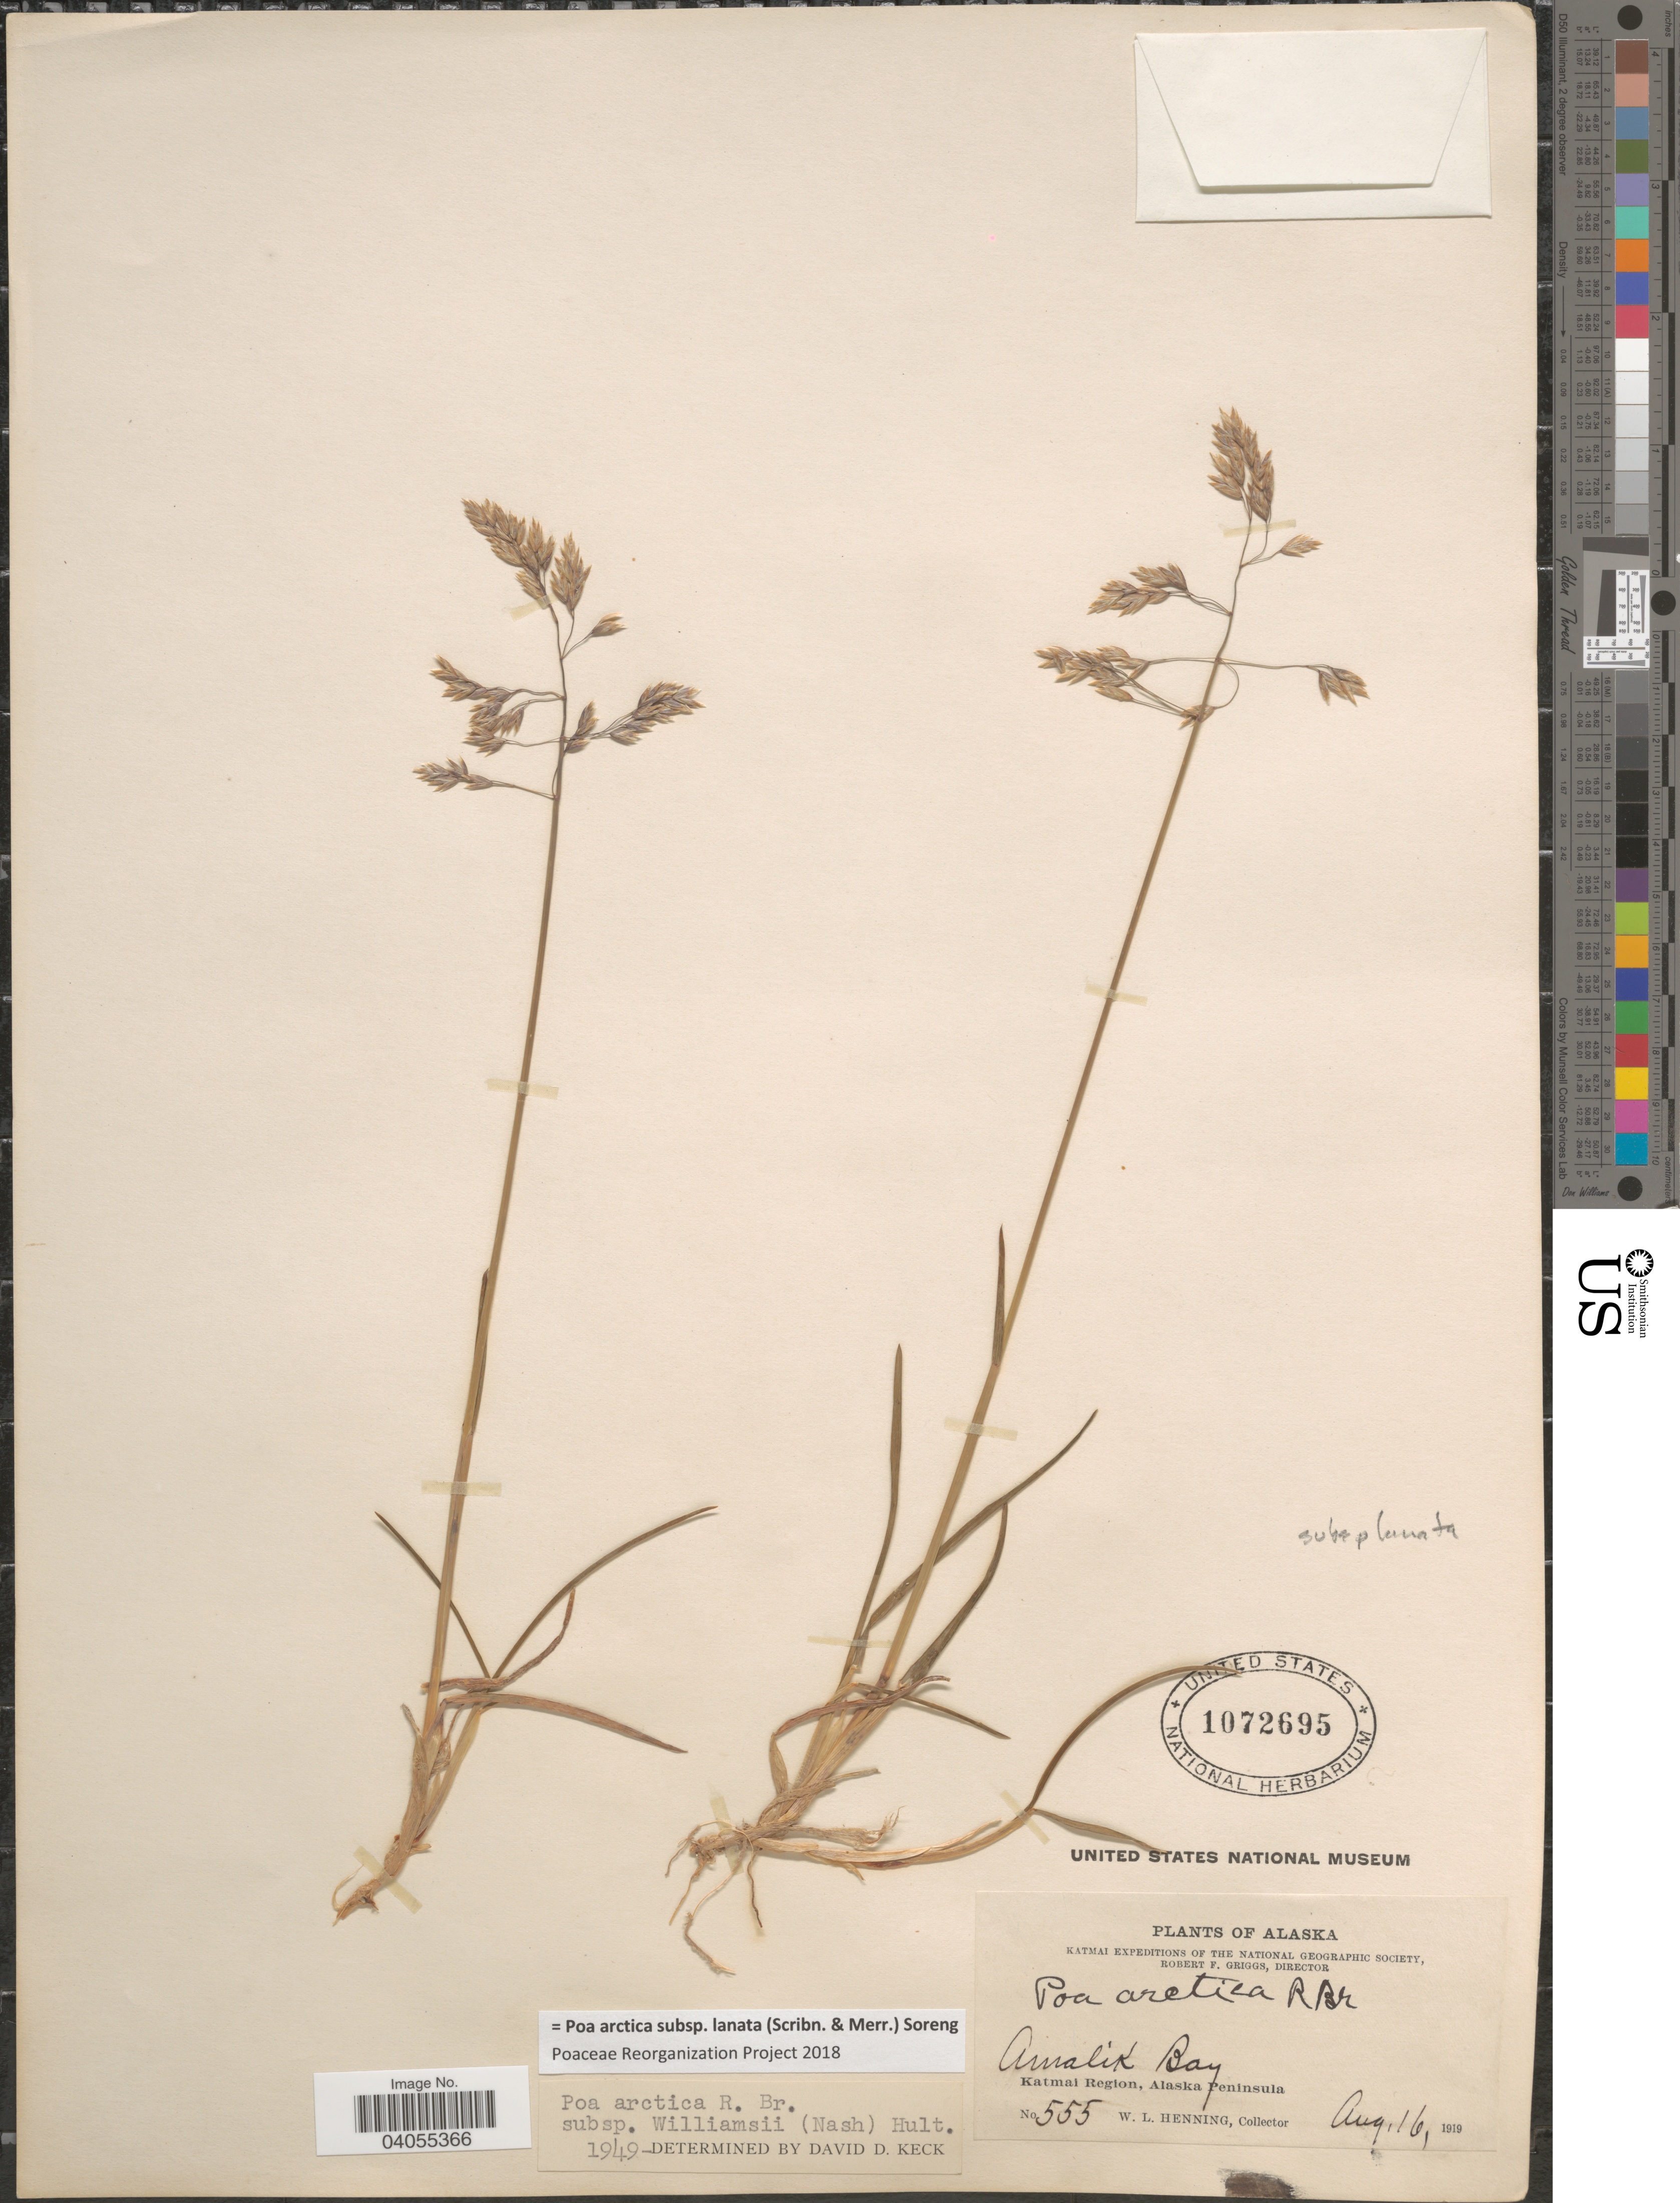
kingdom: Plantae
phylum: Tracheophyta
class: Liliopsida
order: Poales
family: Poaceae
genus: Poa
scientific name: Poa arctica subsp. lanata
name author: (Scribn. & Merr.) Soreng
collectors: W. Henning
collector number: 555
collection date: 1919-08-16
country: United States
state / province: Alaska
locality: Amalik Bay. Katmai Region, Alaska Peninsula.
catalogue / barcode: US 1072695